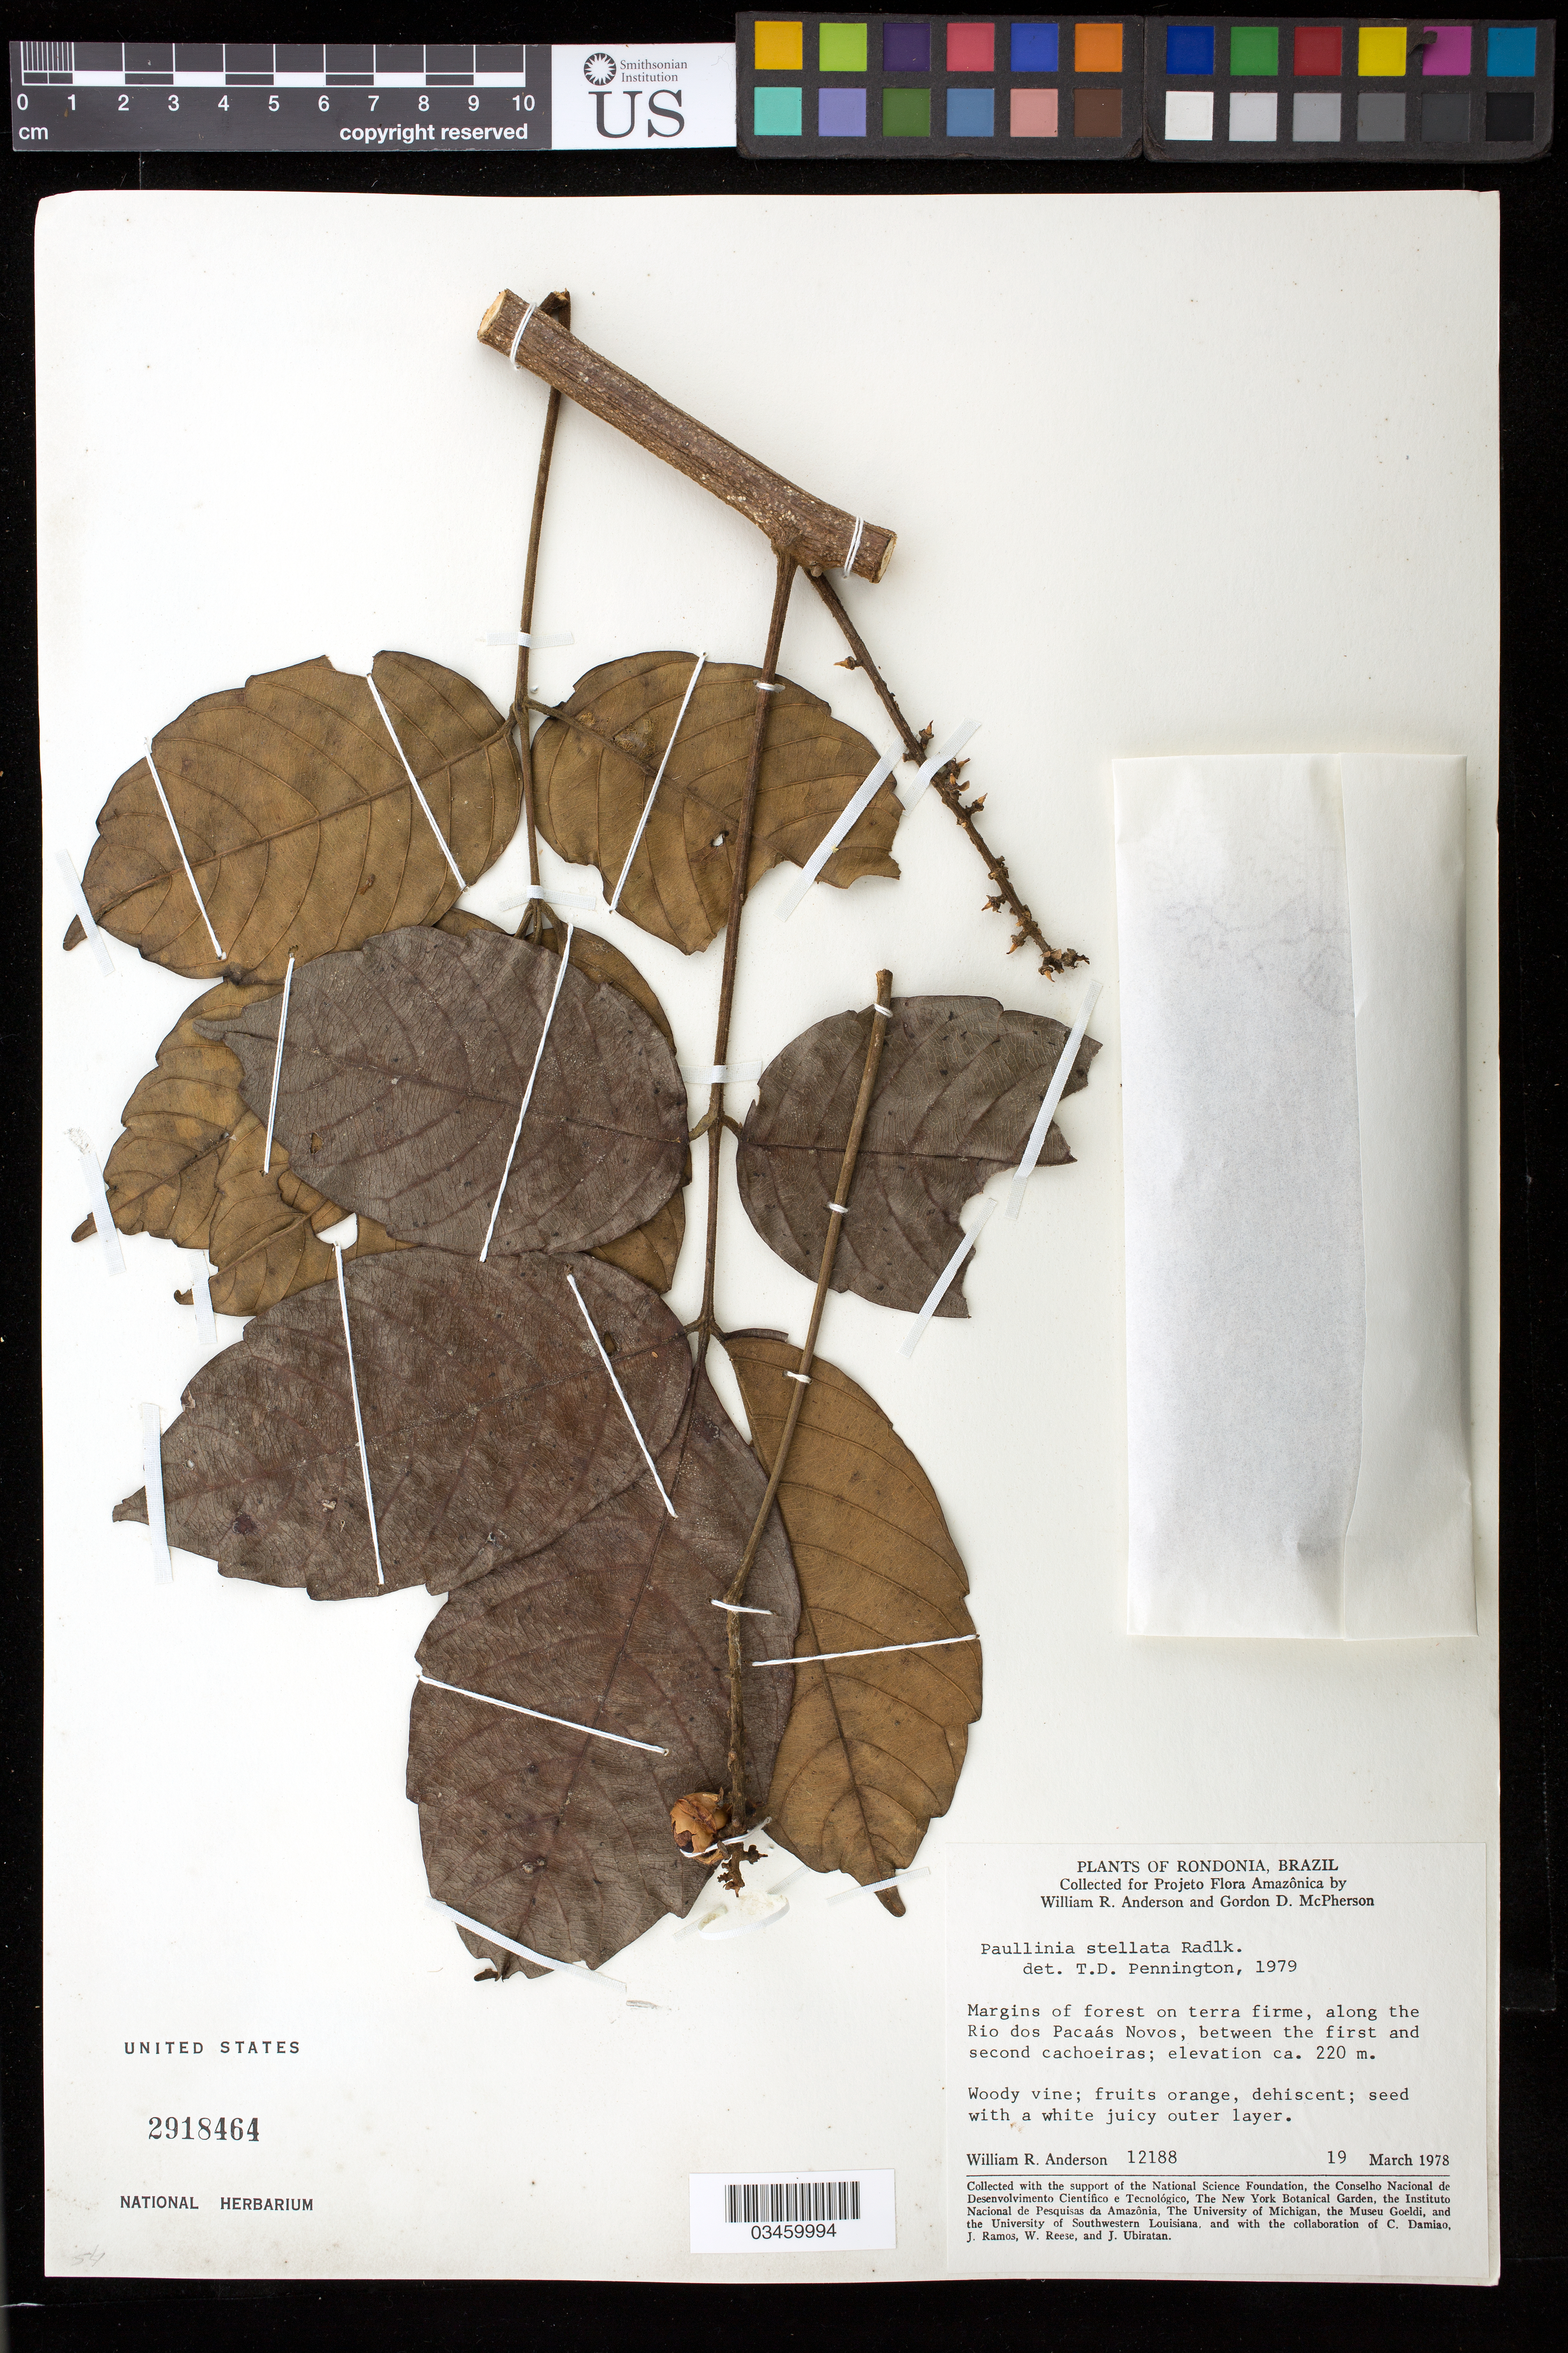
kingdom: Plantae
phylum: Tracheophyta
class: Magnoliopsida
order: Sapindales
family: Sapindaceae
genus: Paullinia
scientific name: Paullinia sp.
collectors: W. R. Anderson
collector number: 12188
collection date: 1978-03-19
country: Brazil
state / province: Rondônia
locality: Margins of forest on terra firme, along the Rio dos Pacaas Novos, between the first and second cachoeiras.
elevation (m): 220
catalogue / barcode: US 2918464